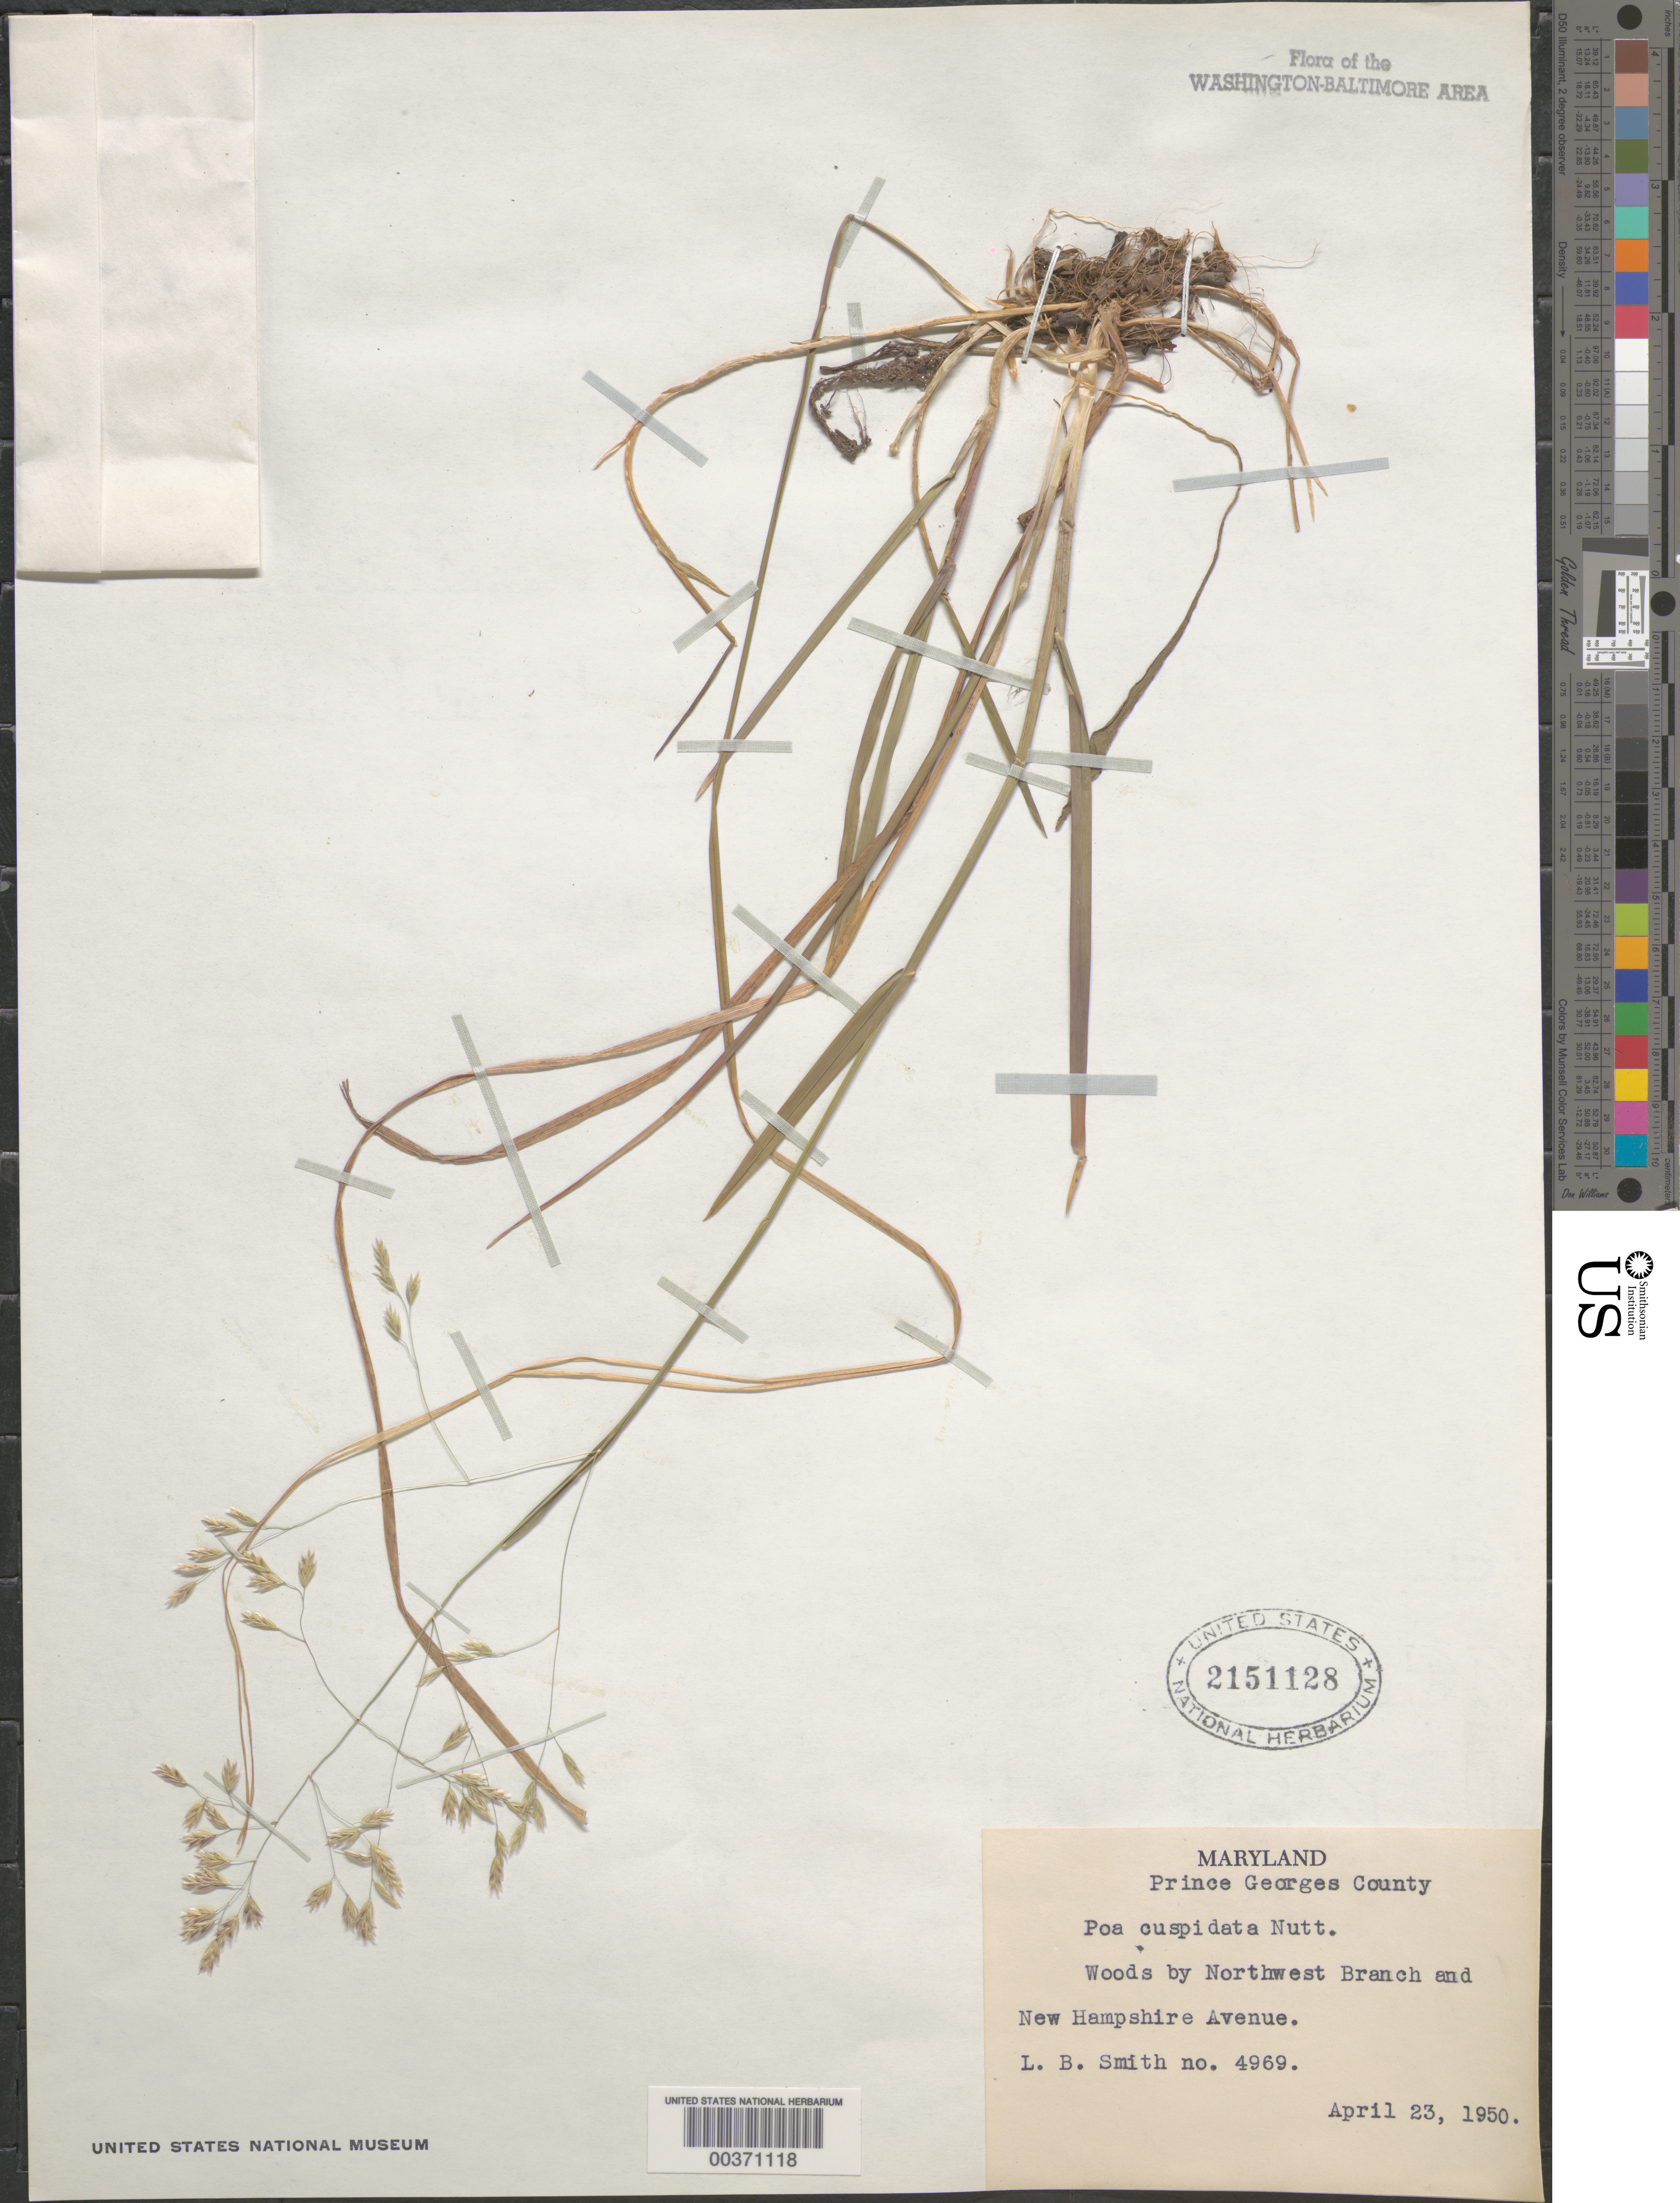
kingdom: Plantae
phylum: Tracheophyta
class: Liliopsida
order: Poales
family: Poaceae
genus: Poa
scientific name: Poa cuspidata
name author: Nutt.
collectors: L. Smith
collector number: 4969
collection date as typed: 23 Apr 1950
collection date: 1950-04-23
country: United States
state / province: Maryland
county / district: Prince George's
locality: NH Avenue, Northwest Branch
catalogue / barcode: US 2151128